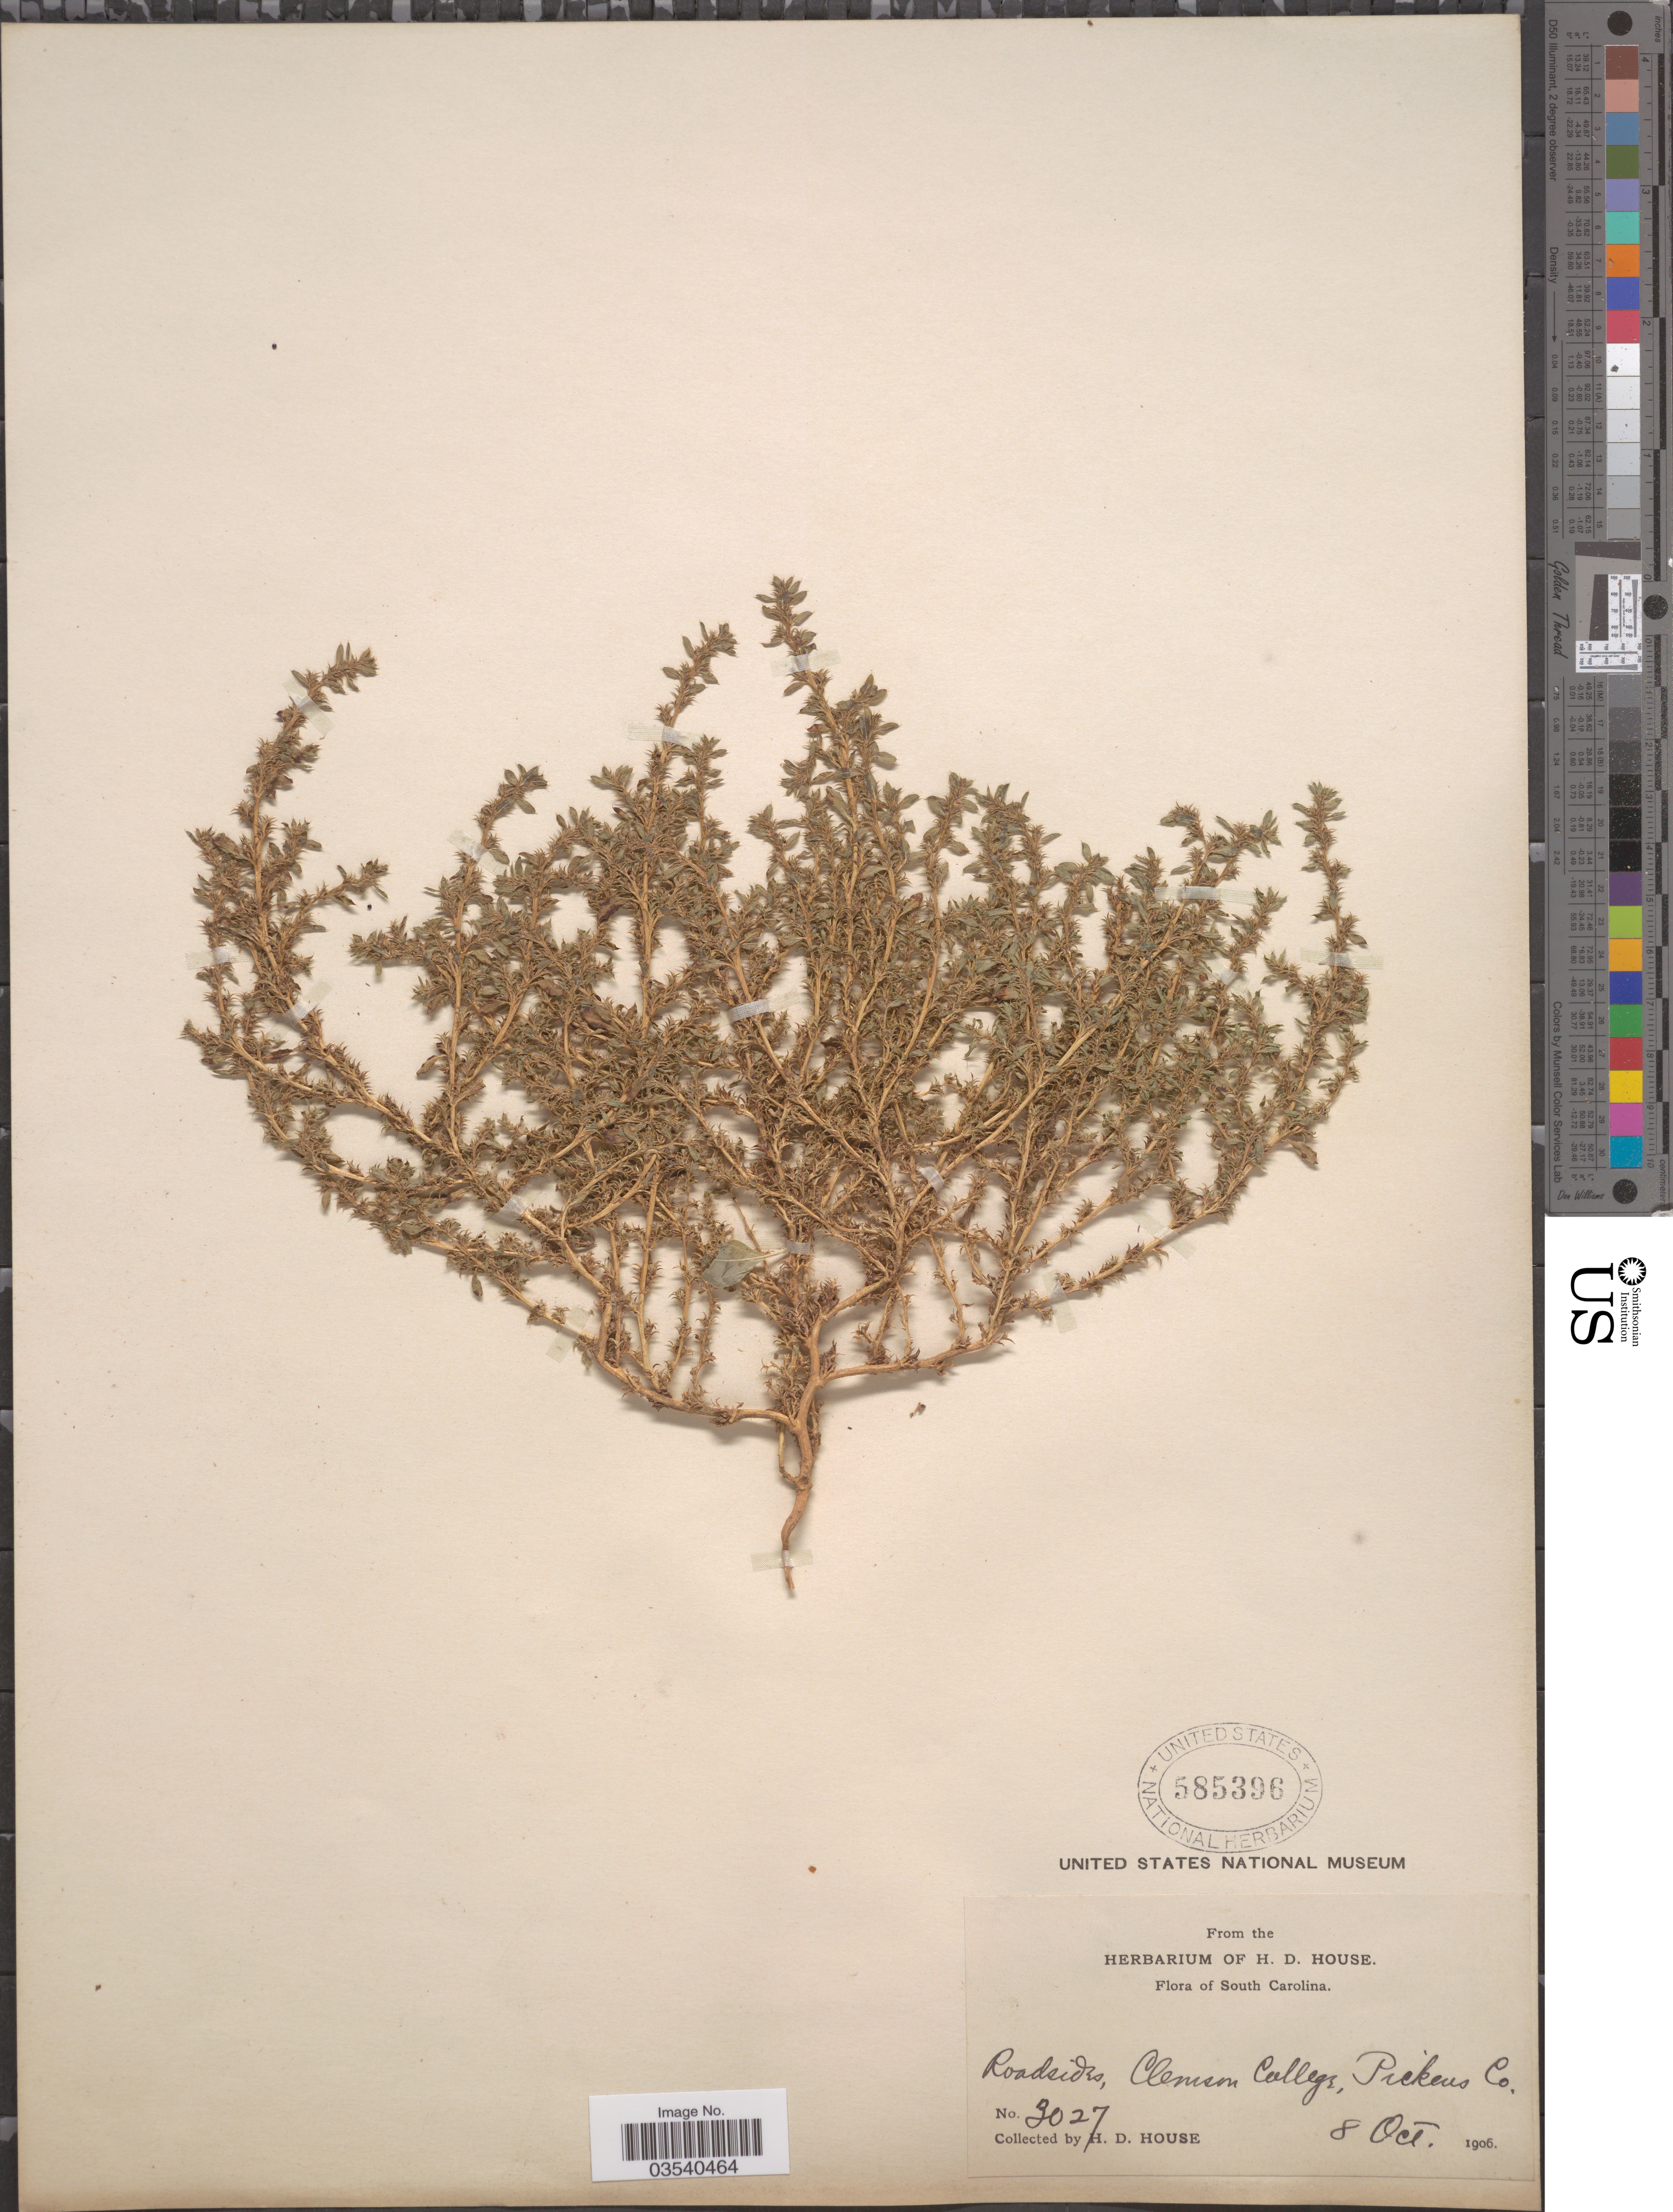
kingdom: Plantae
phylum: Tracheophyta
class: Magnoliopsida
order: Caryophyllales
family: Amaranthaceae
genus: Amaranthus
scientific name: Amaranthus graecizans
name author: L.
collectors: H. D. House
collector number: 3027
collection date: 1906-10-08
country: United States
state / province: South Carolina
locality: Roadsides, Clemson College, Pickens Co.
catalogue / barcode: US 585396